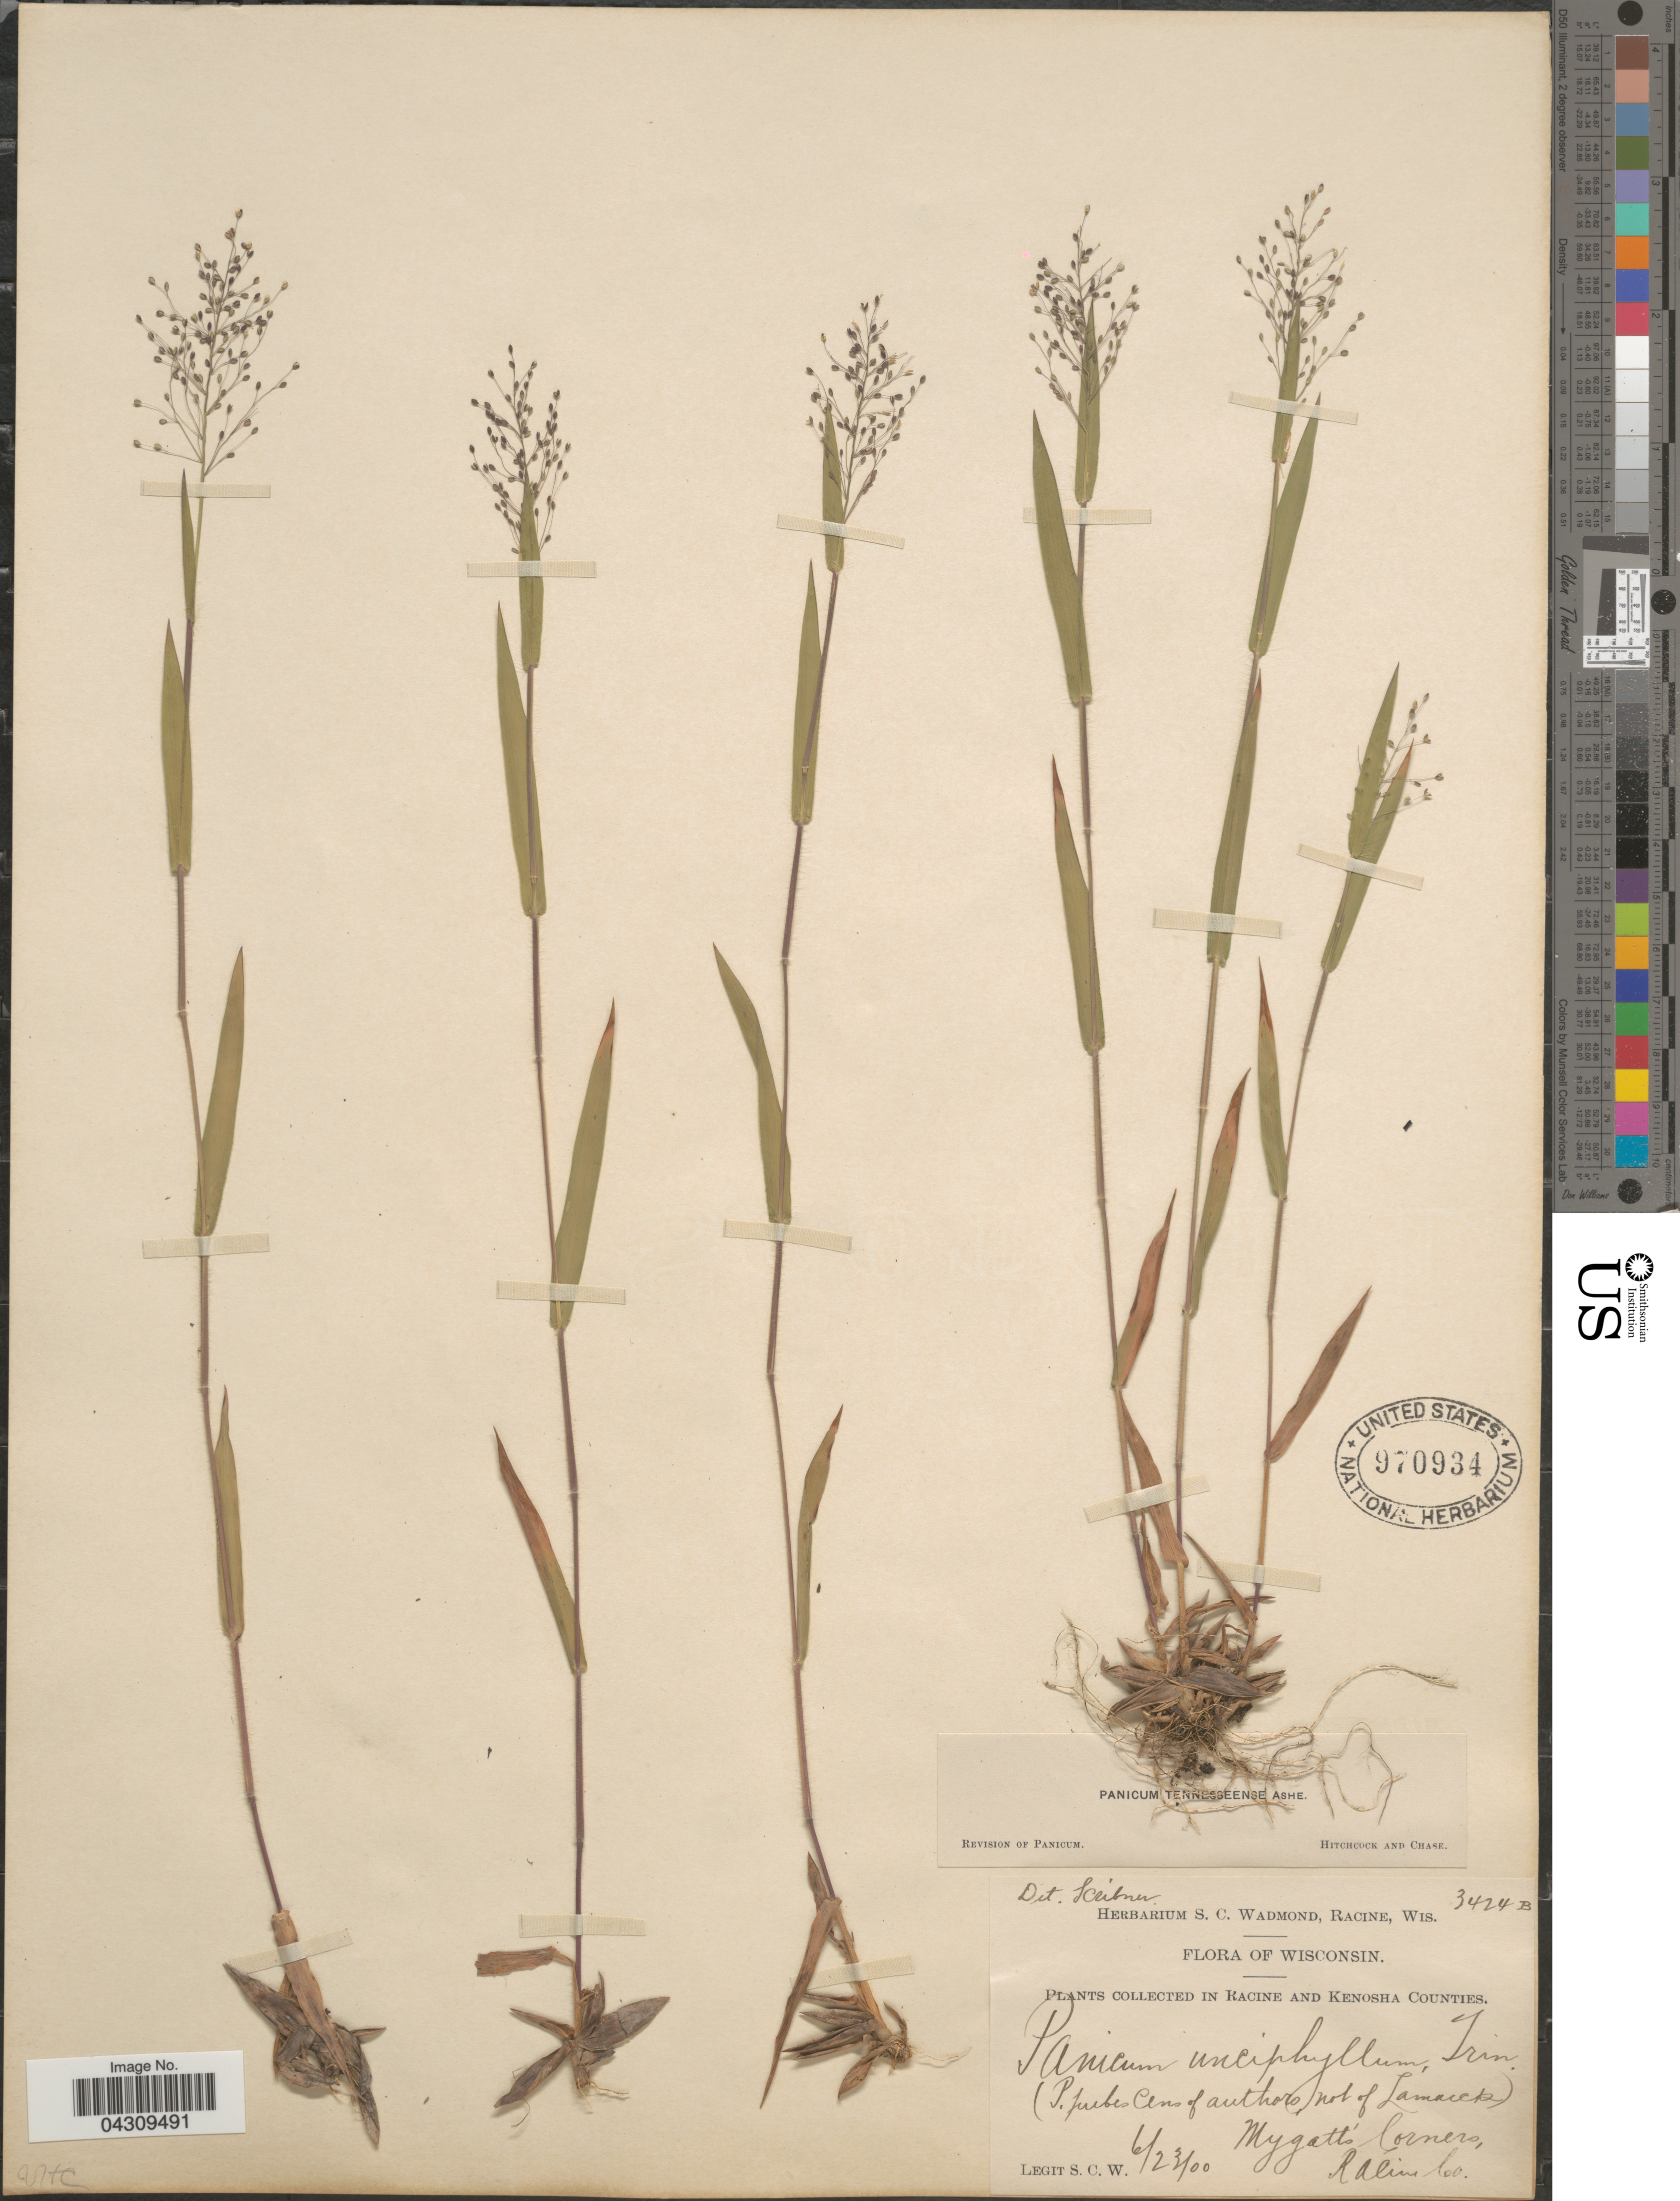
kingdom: Plantae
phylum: Tracheophyta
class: Liliopsida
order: Poales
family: Poaceae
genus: Dichanthelium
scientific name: Dichanthelium acuminatum var. acuminatum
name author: (Sw.) Gould & C.A. Clark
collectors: S. Wadmond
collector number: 3424B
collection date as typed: Transcribed d/m/y: 23/6/0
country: United States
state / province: Wisconsin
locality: In Racine and Kenosha Counties. Mygatt's Corners, Racine Co.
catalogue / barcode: US 970934